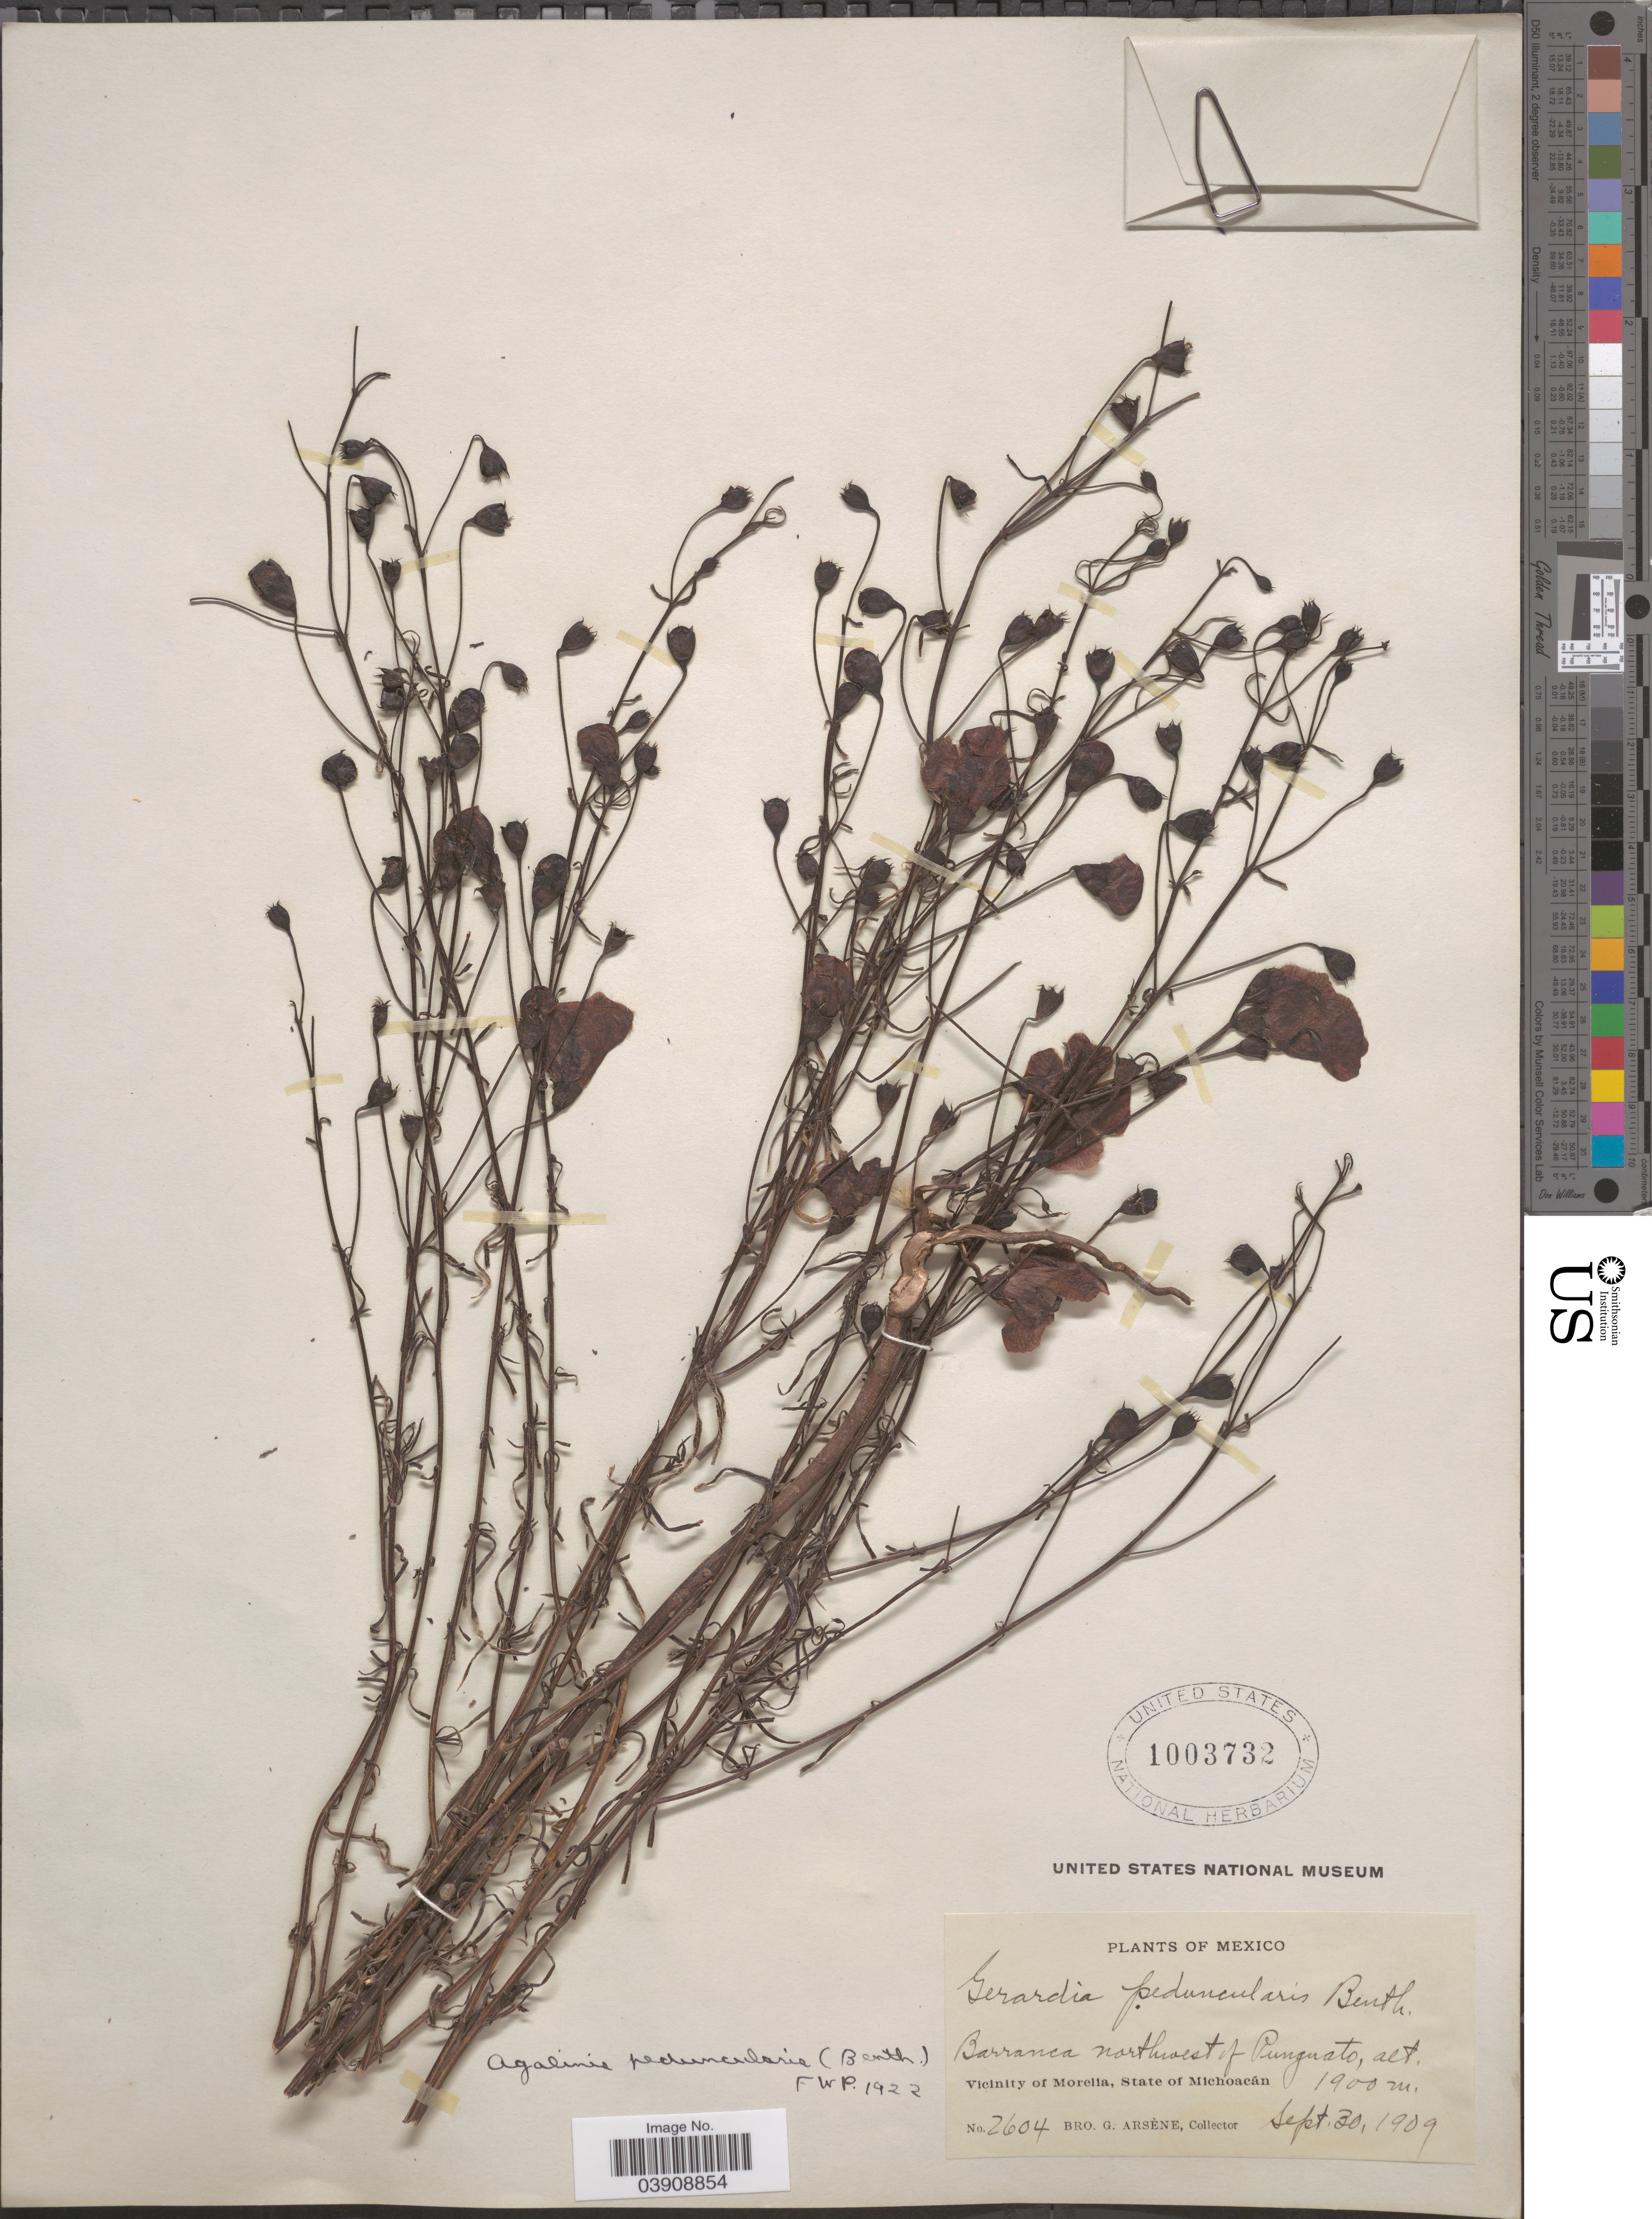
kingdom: Plantae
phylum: Tracheophyta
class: Magnoliopsida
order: Lamiales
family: Orobanchaceae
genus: Agalinis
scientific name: Agalinis peduncularis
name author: (Benth.) Pennell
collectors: Bro. G. Arsène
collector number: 2604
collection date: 1909-09-30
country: Mexico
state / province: Michoacán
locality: Barranca northwest of Punguato. Vicinity of Morelia.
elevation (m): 1900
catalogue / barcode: US 1003732